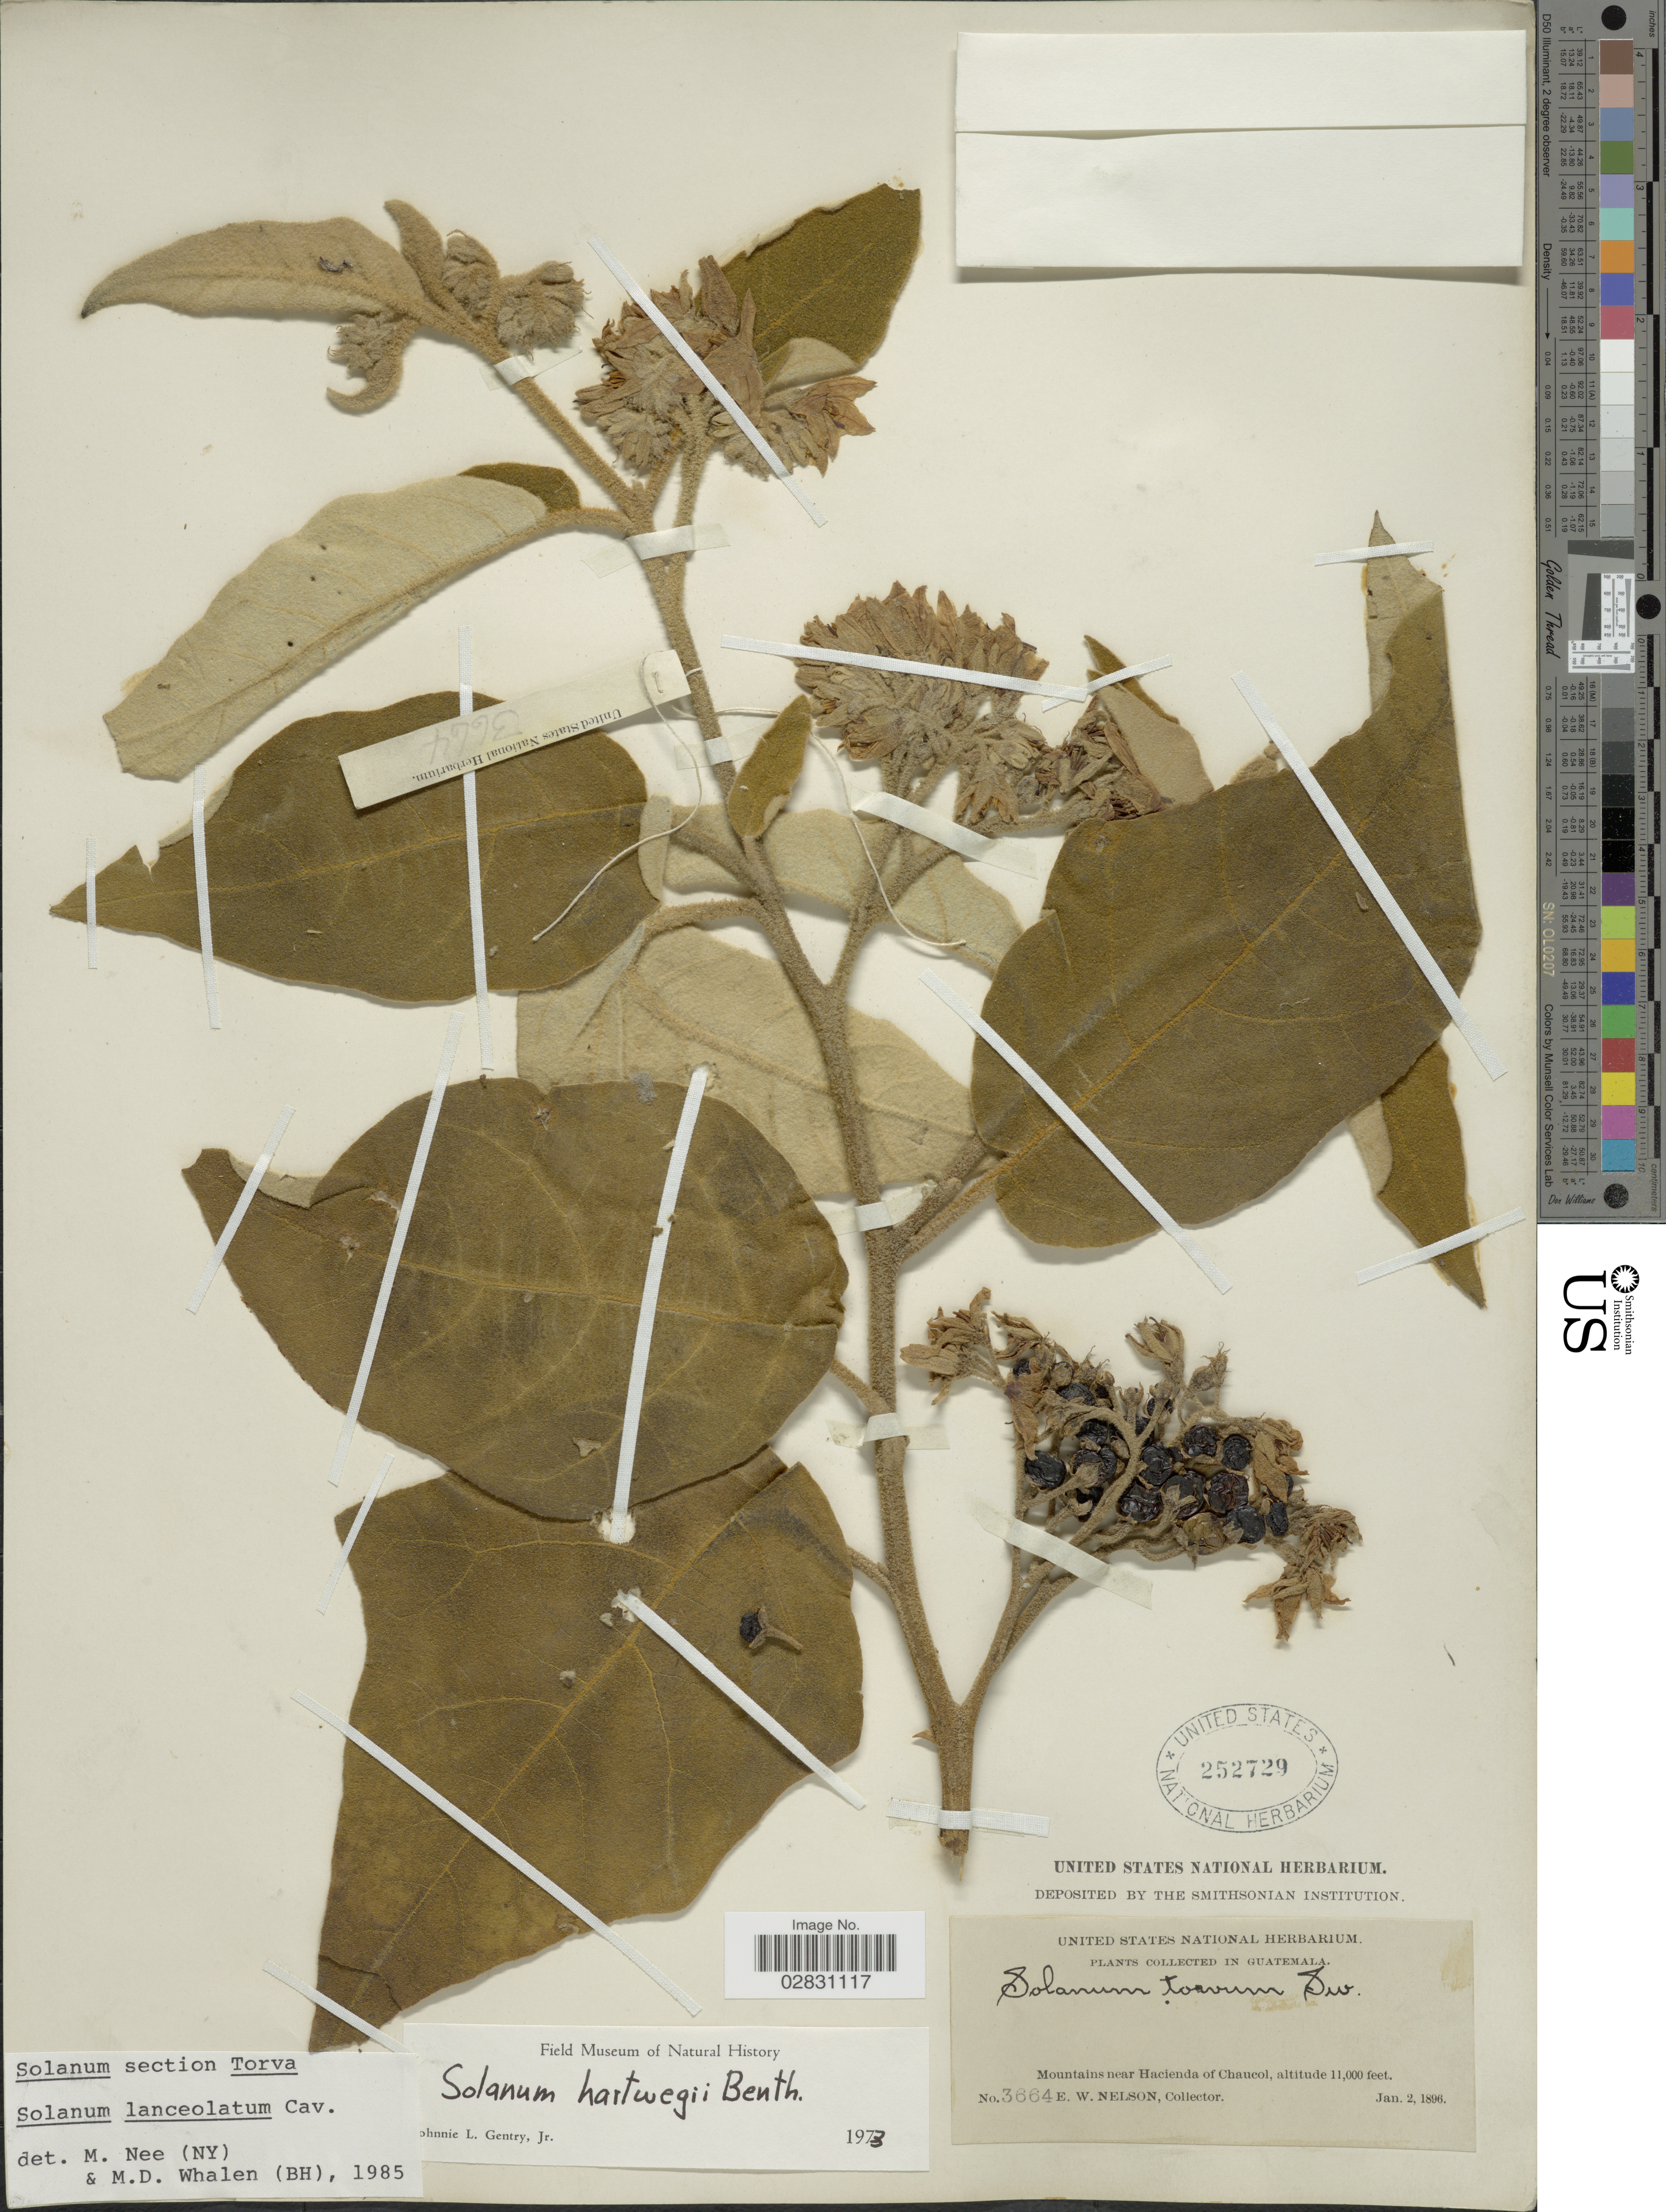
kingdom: Plantae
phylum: Tracheophyta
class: Magnoliopsida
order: Solanales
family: Solanaceae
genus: Solanum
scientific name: Solanum lanceolatum Berthault, nom. illeg.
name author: Berthault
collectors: E. W. Nelson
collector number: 3664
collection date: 1896-01-02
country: Guatemala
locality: Mountains near Hacienda of Chaucol.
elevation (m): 3353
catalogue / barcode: US 252729